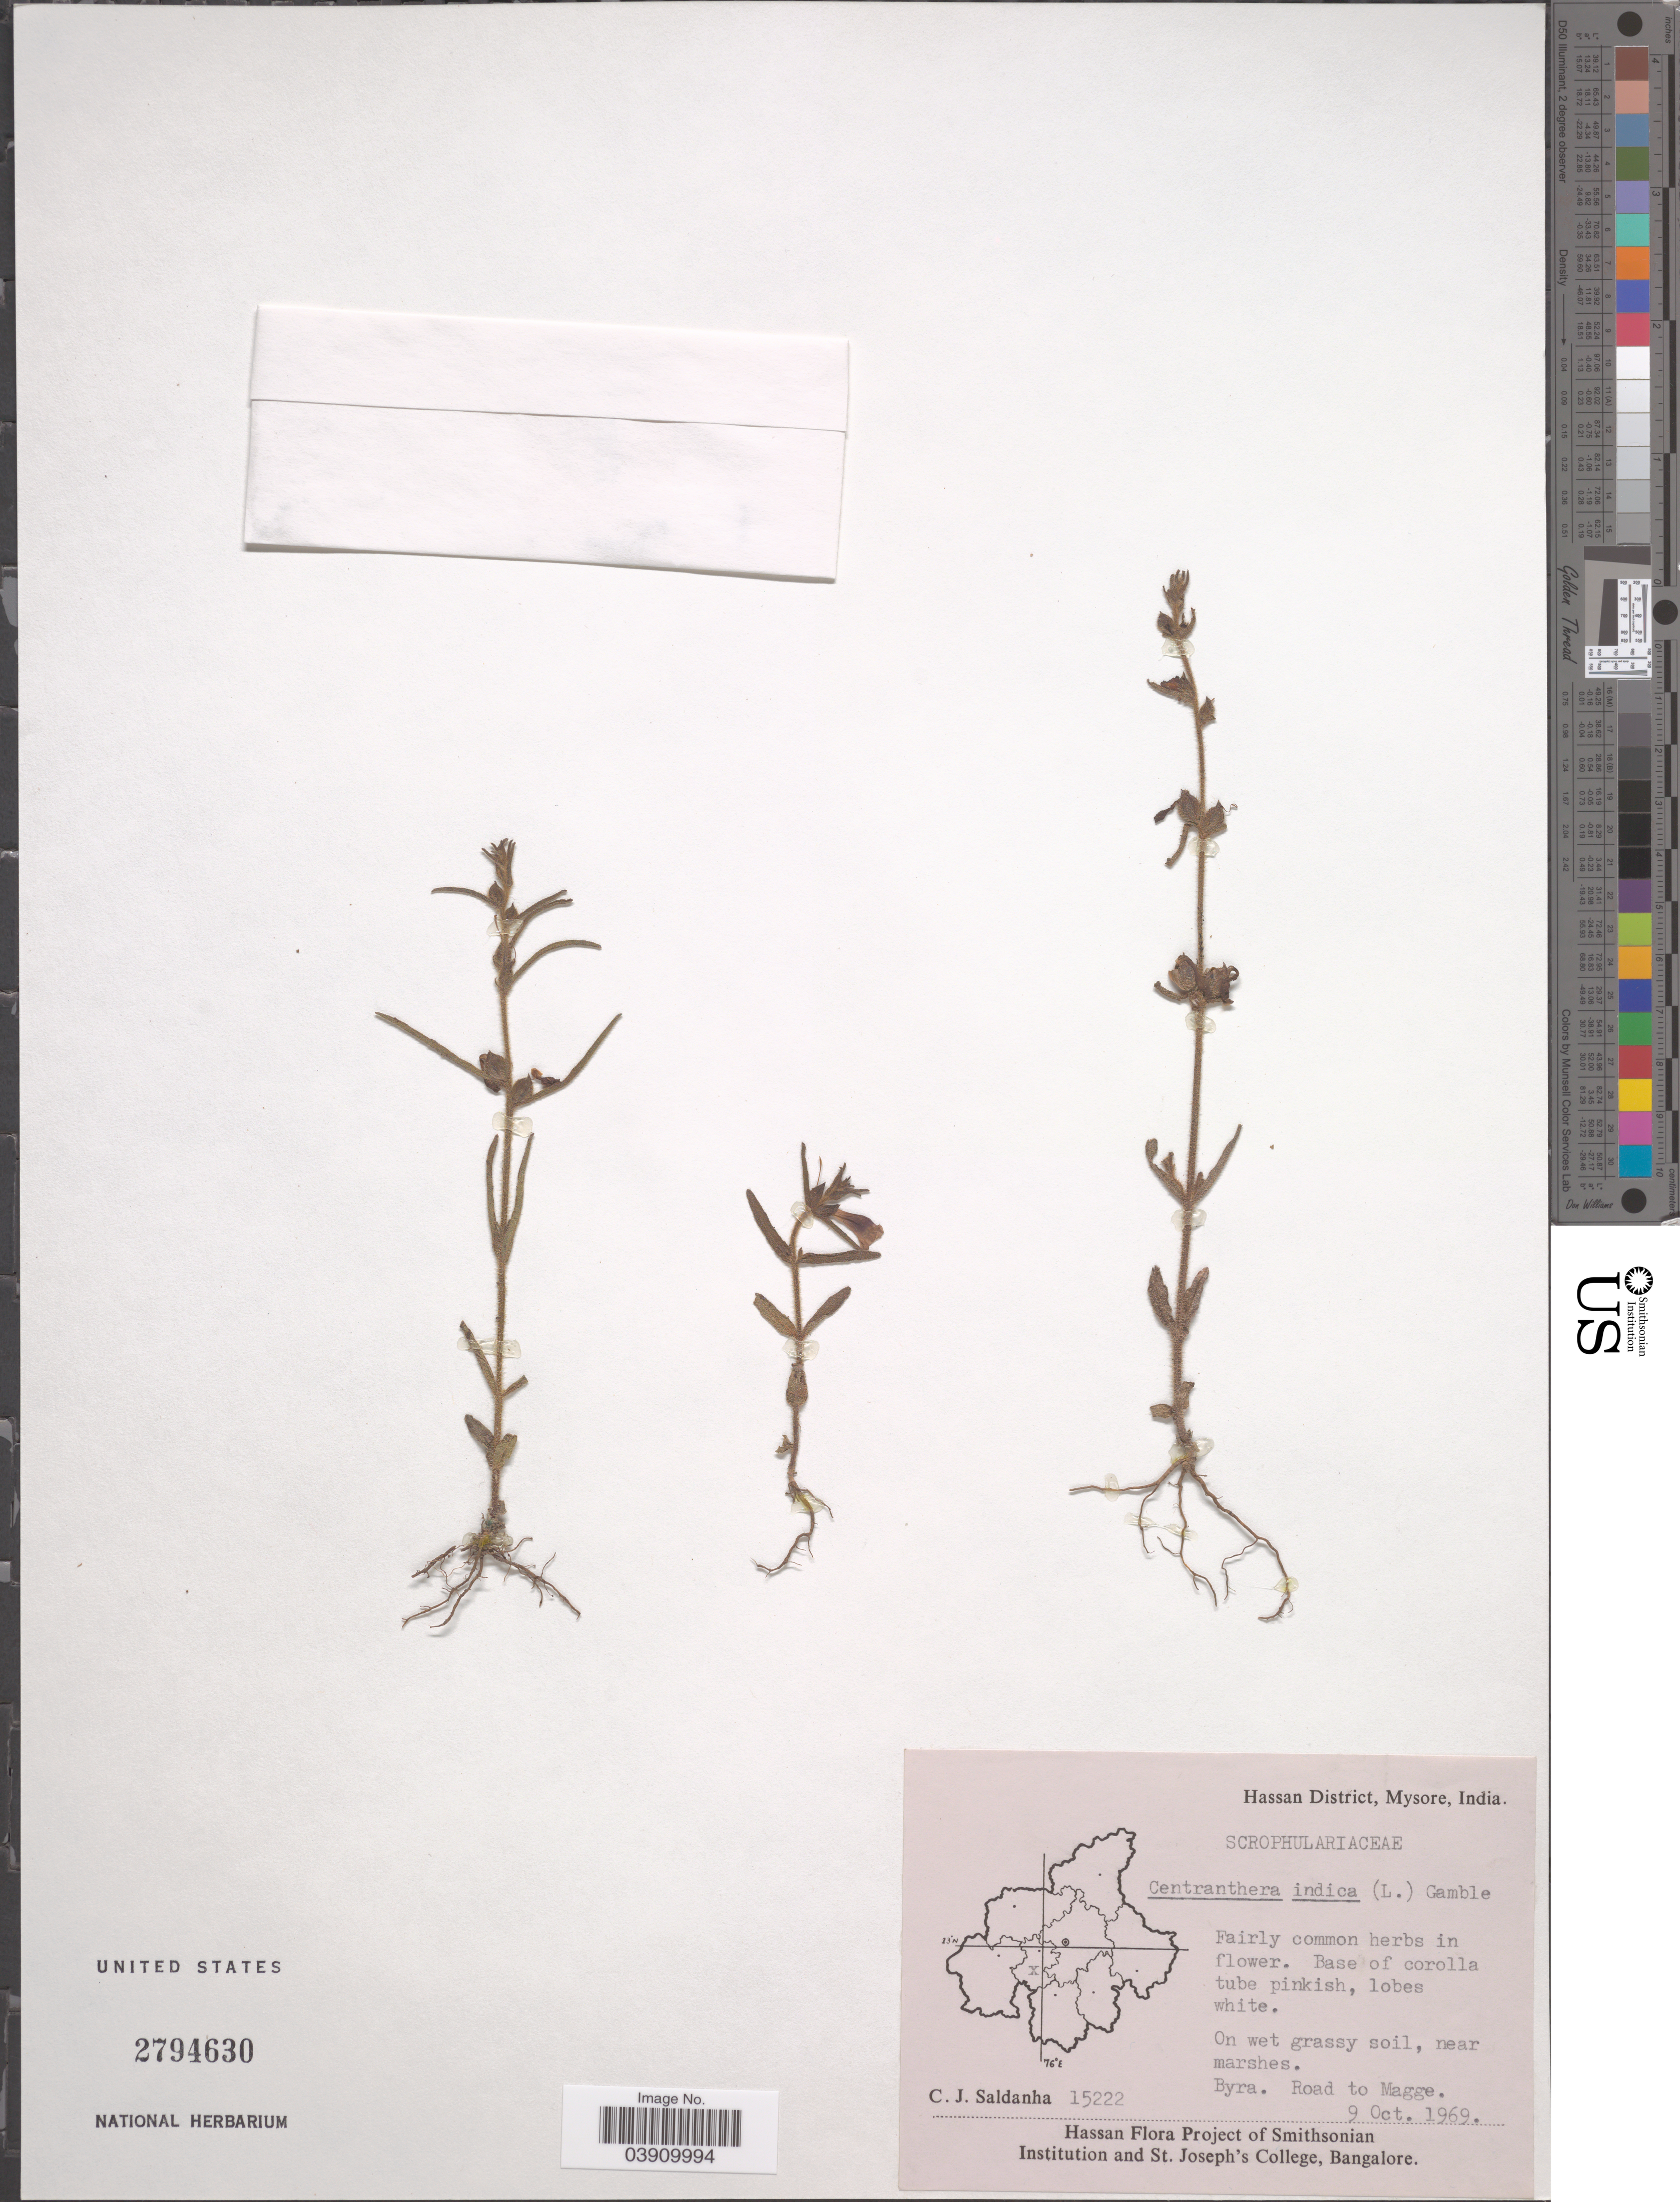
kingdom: Plantae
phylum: Tracheophyta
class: Magnoliopsida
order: Lamiales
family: Orobanchaceae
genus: Centranthera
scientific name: Centranthera indica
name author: (L.) Gamble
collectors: C. J. Saldanha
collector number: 15222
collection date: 1969-10-09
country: India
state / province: Karnataka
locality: Hassan District, Mysore. Byra. Road to Magge.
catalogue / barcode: US 2794630